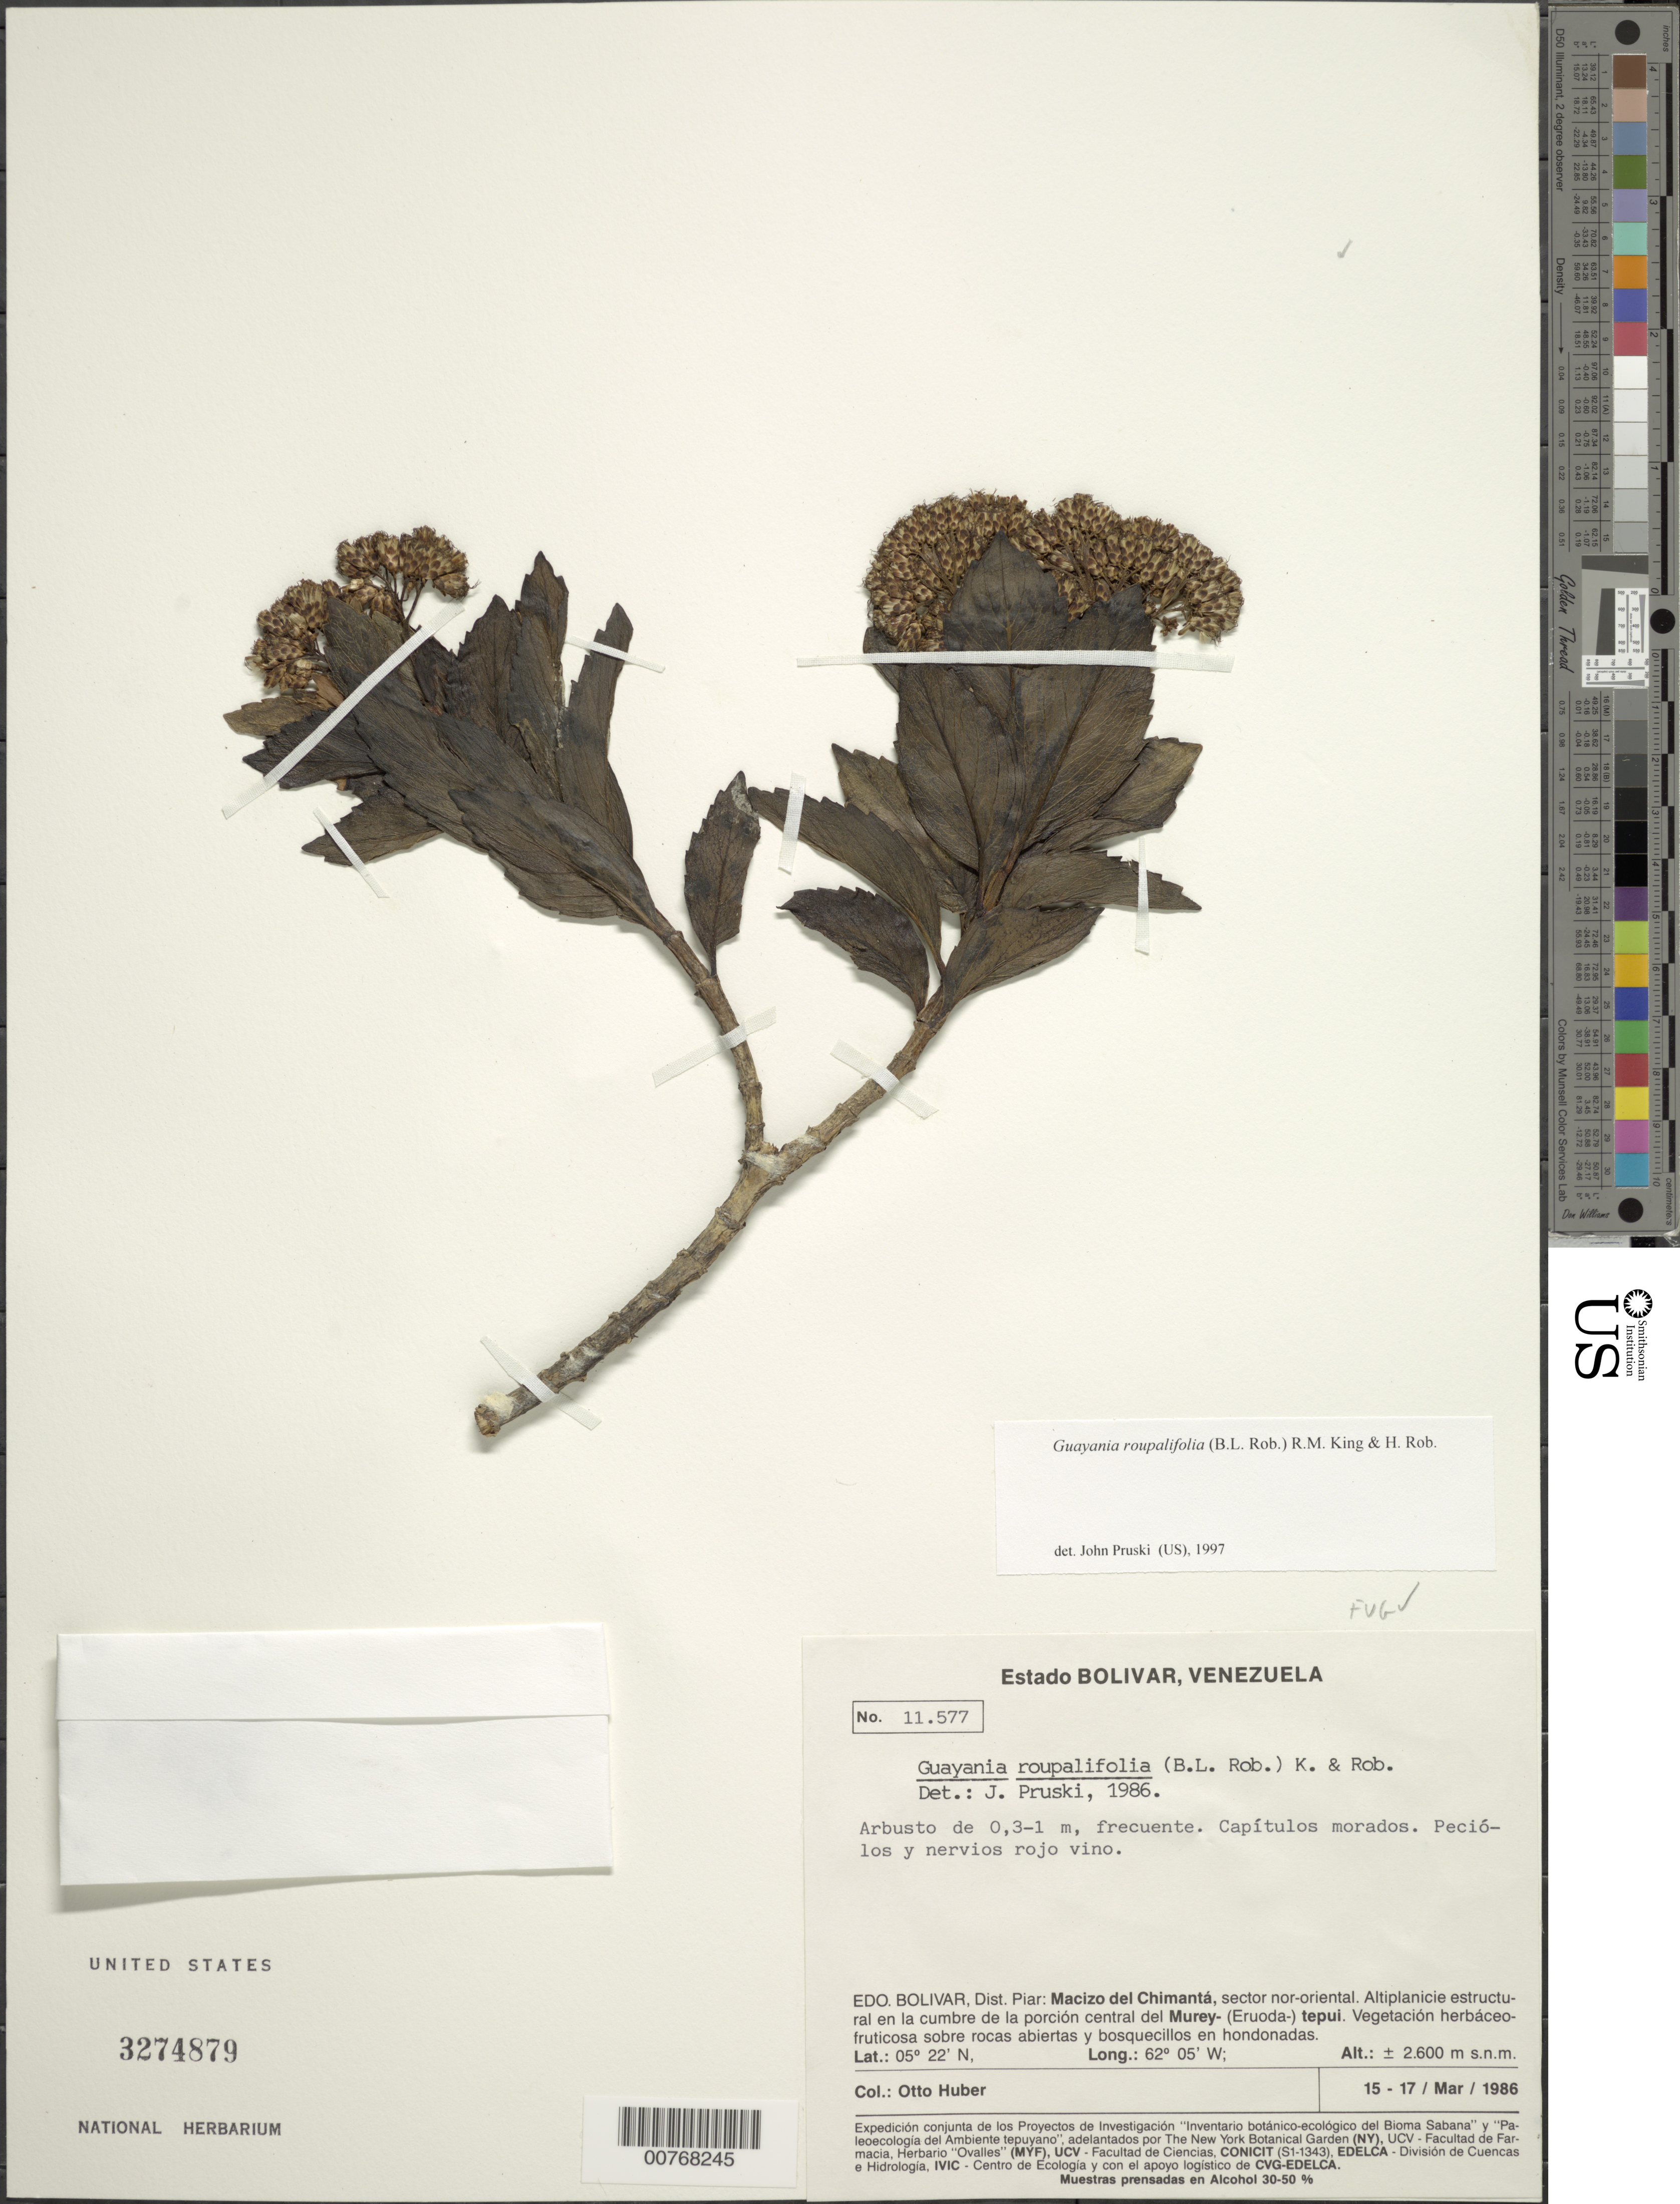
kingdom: Plantae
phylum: Tracheophyta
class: Magnoliopsida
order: Asterales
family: Asteraceae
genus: Guayania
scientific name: Guayania roupalifolia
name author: (B.L. Rob.) R.M. King & H. Rob.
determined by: Pruski, J. F.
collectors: O. Huber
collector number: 11577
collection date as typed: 15-Mar-86 to 17-Mar-86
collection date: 1986-03-15/1986-03-17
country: Venezuela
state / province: Bolívar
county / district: Piar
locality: Macizo del Chimantá, sector nor-oriental, Murey-tepuí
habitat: Altiplanicie estructural en la cumbre de la porcion central vegetación herbáceo-fruticosa sobre rocas abiertas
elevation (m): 2600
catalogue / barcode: US 3274879